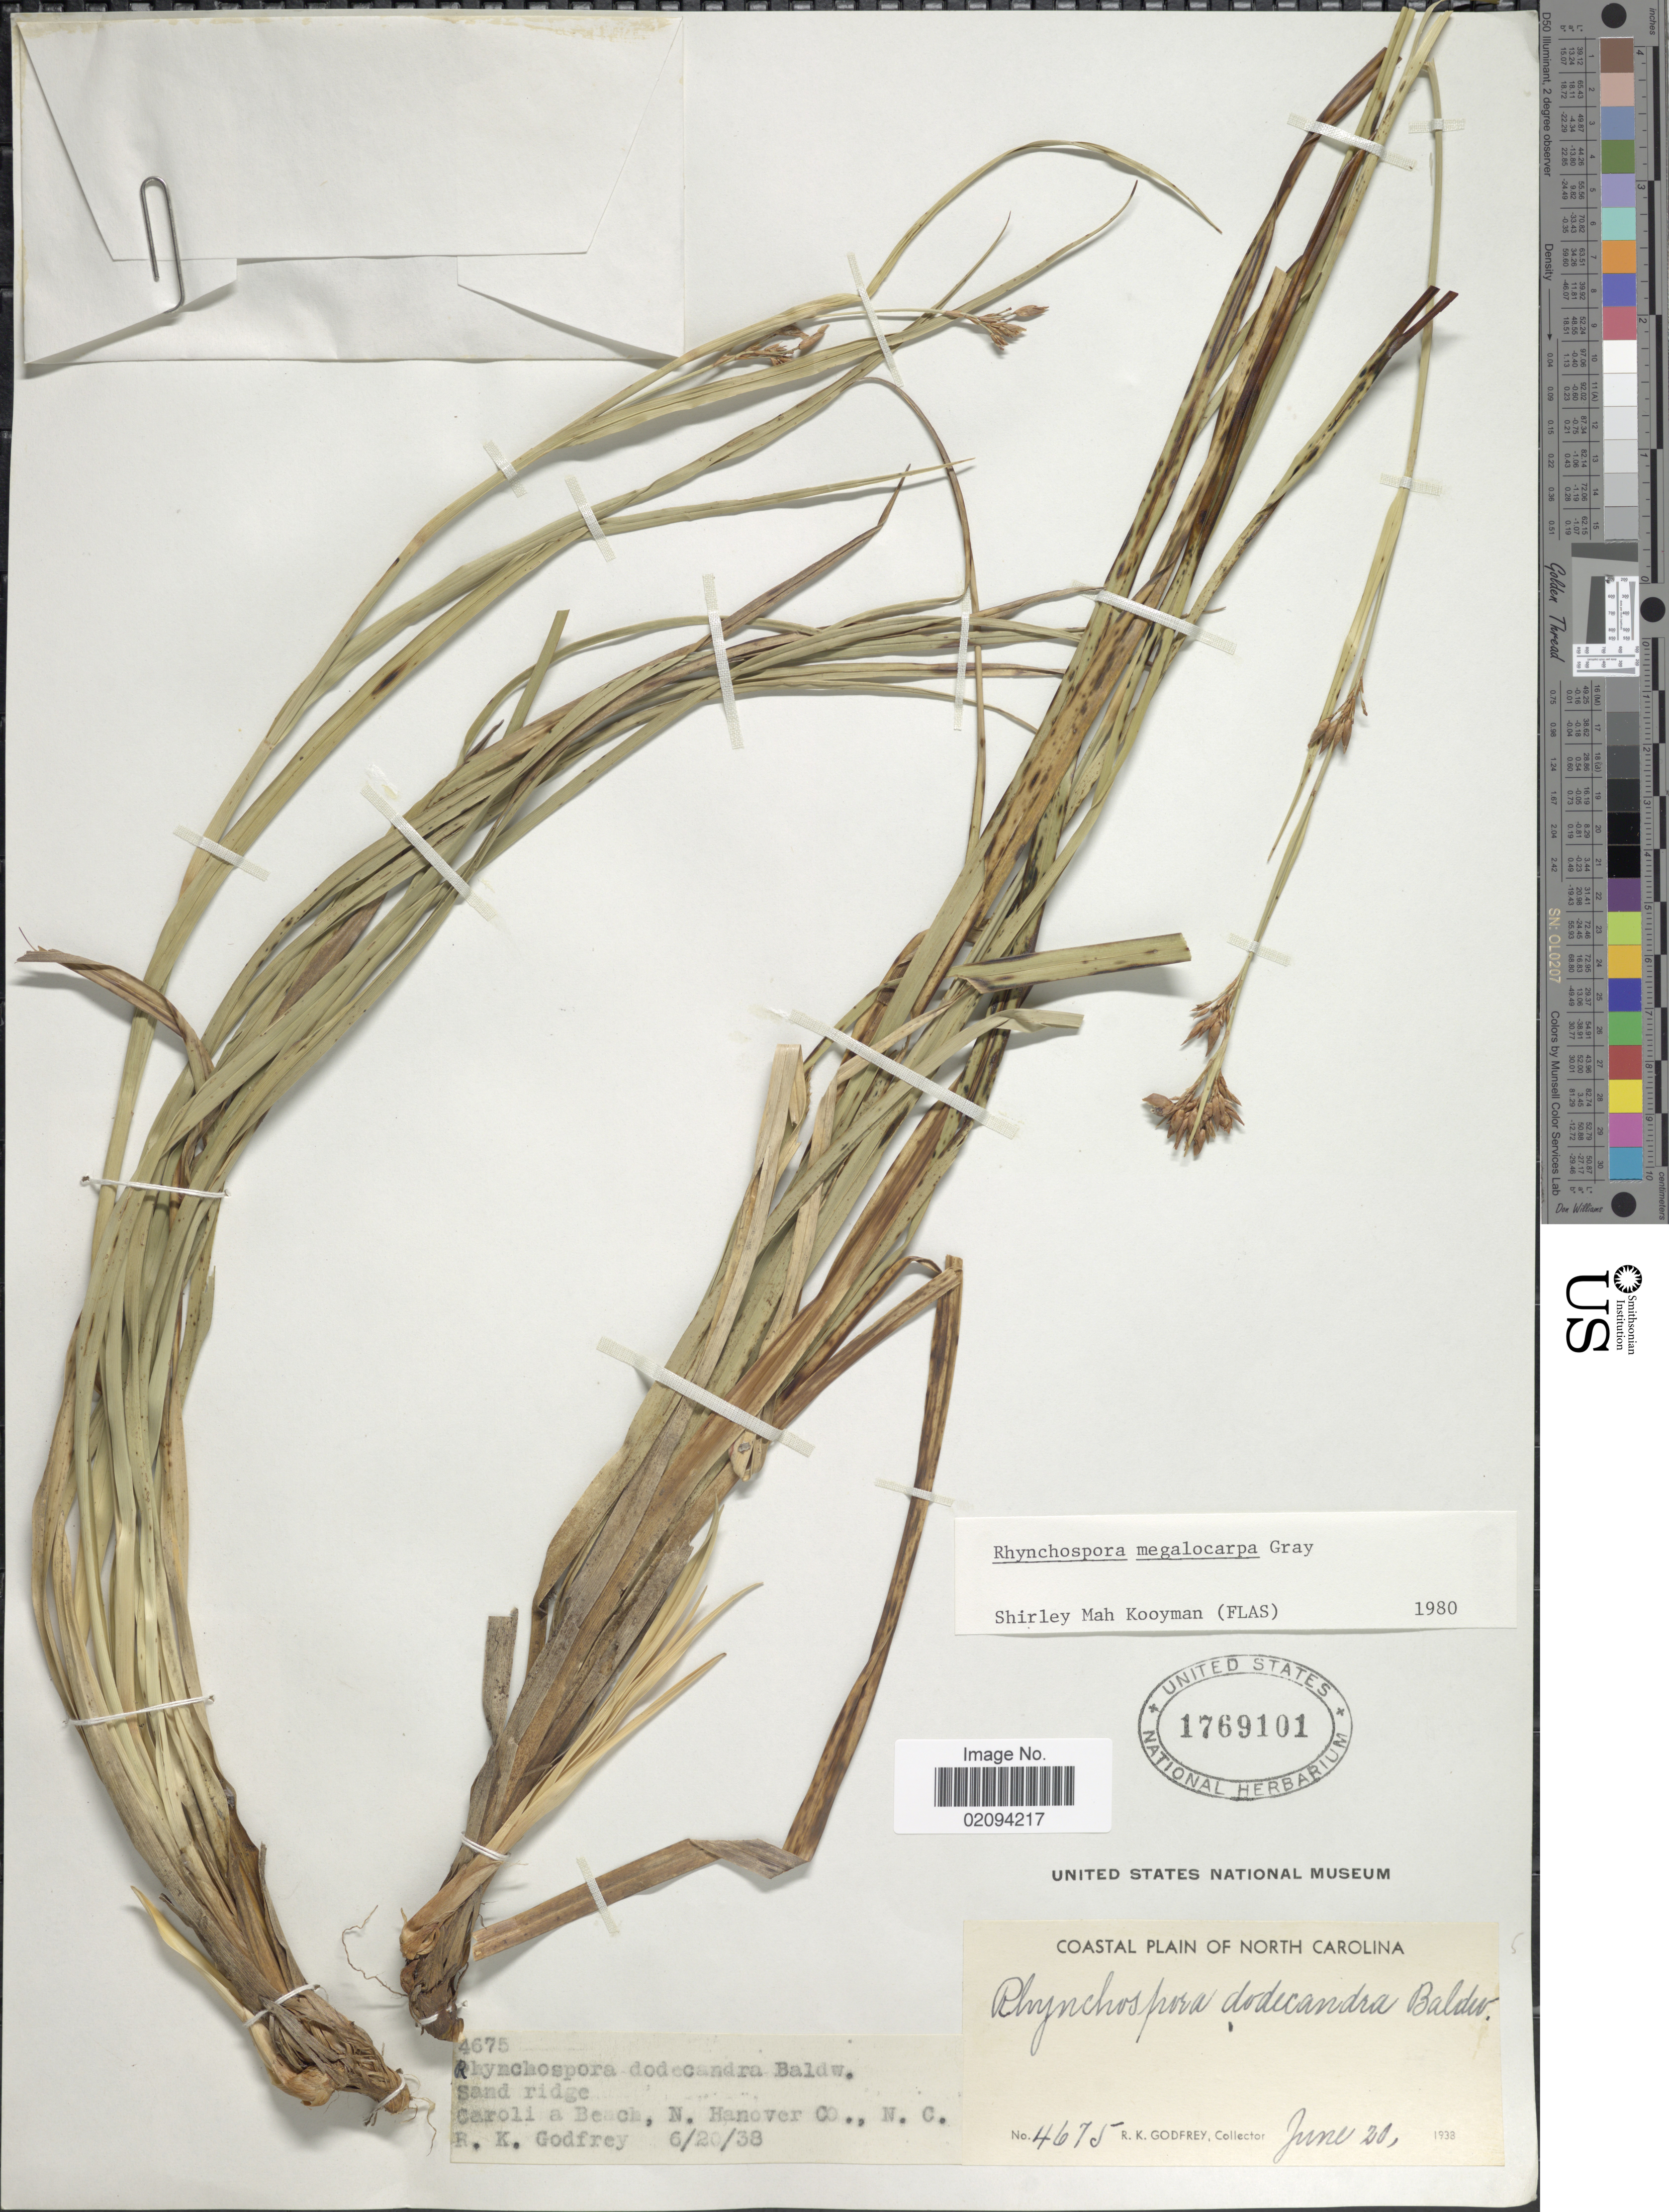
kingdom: Plantae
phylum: Tracheophyta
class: Liliopsida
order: Poales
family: Cyperaceae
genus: Rhynchospora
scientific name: Rhynchospora megalocarpa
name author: A. Gray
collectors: R. K. Godfrey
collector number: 4675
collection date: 1938-06-20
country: United States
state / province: North Carolina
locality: Sand ridge. Carolina Beach, N. Hanover Co.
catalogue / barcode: US 1769101